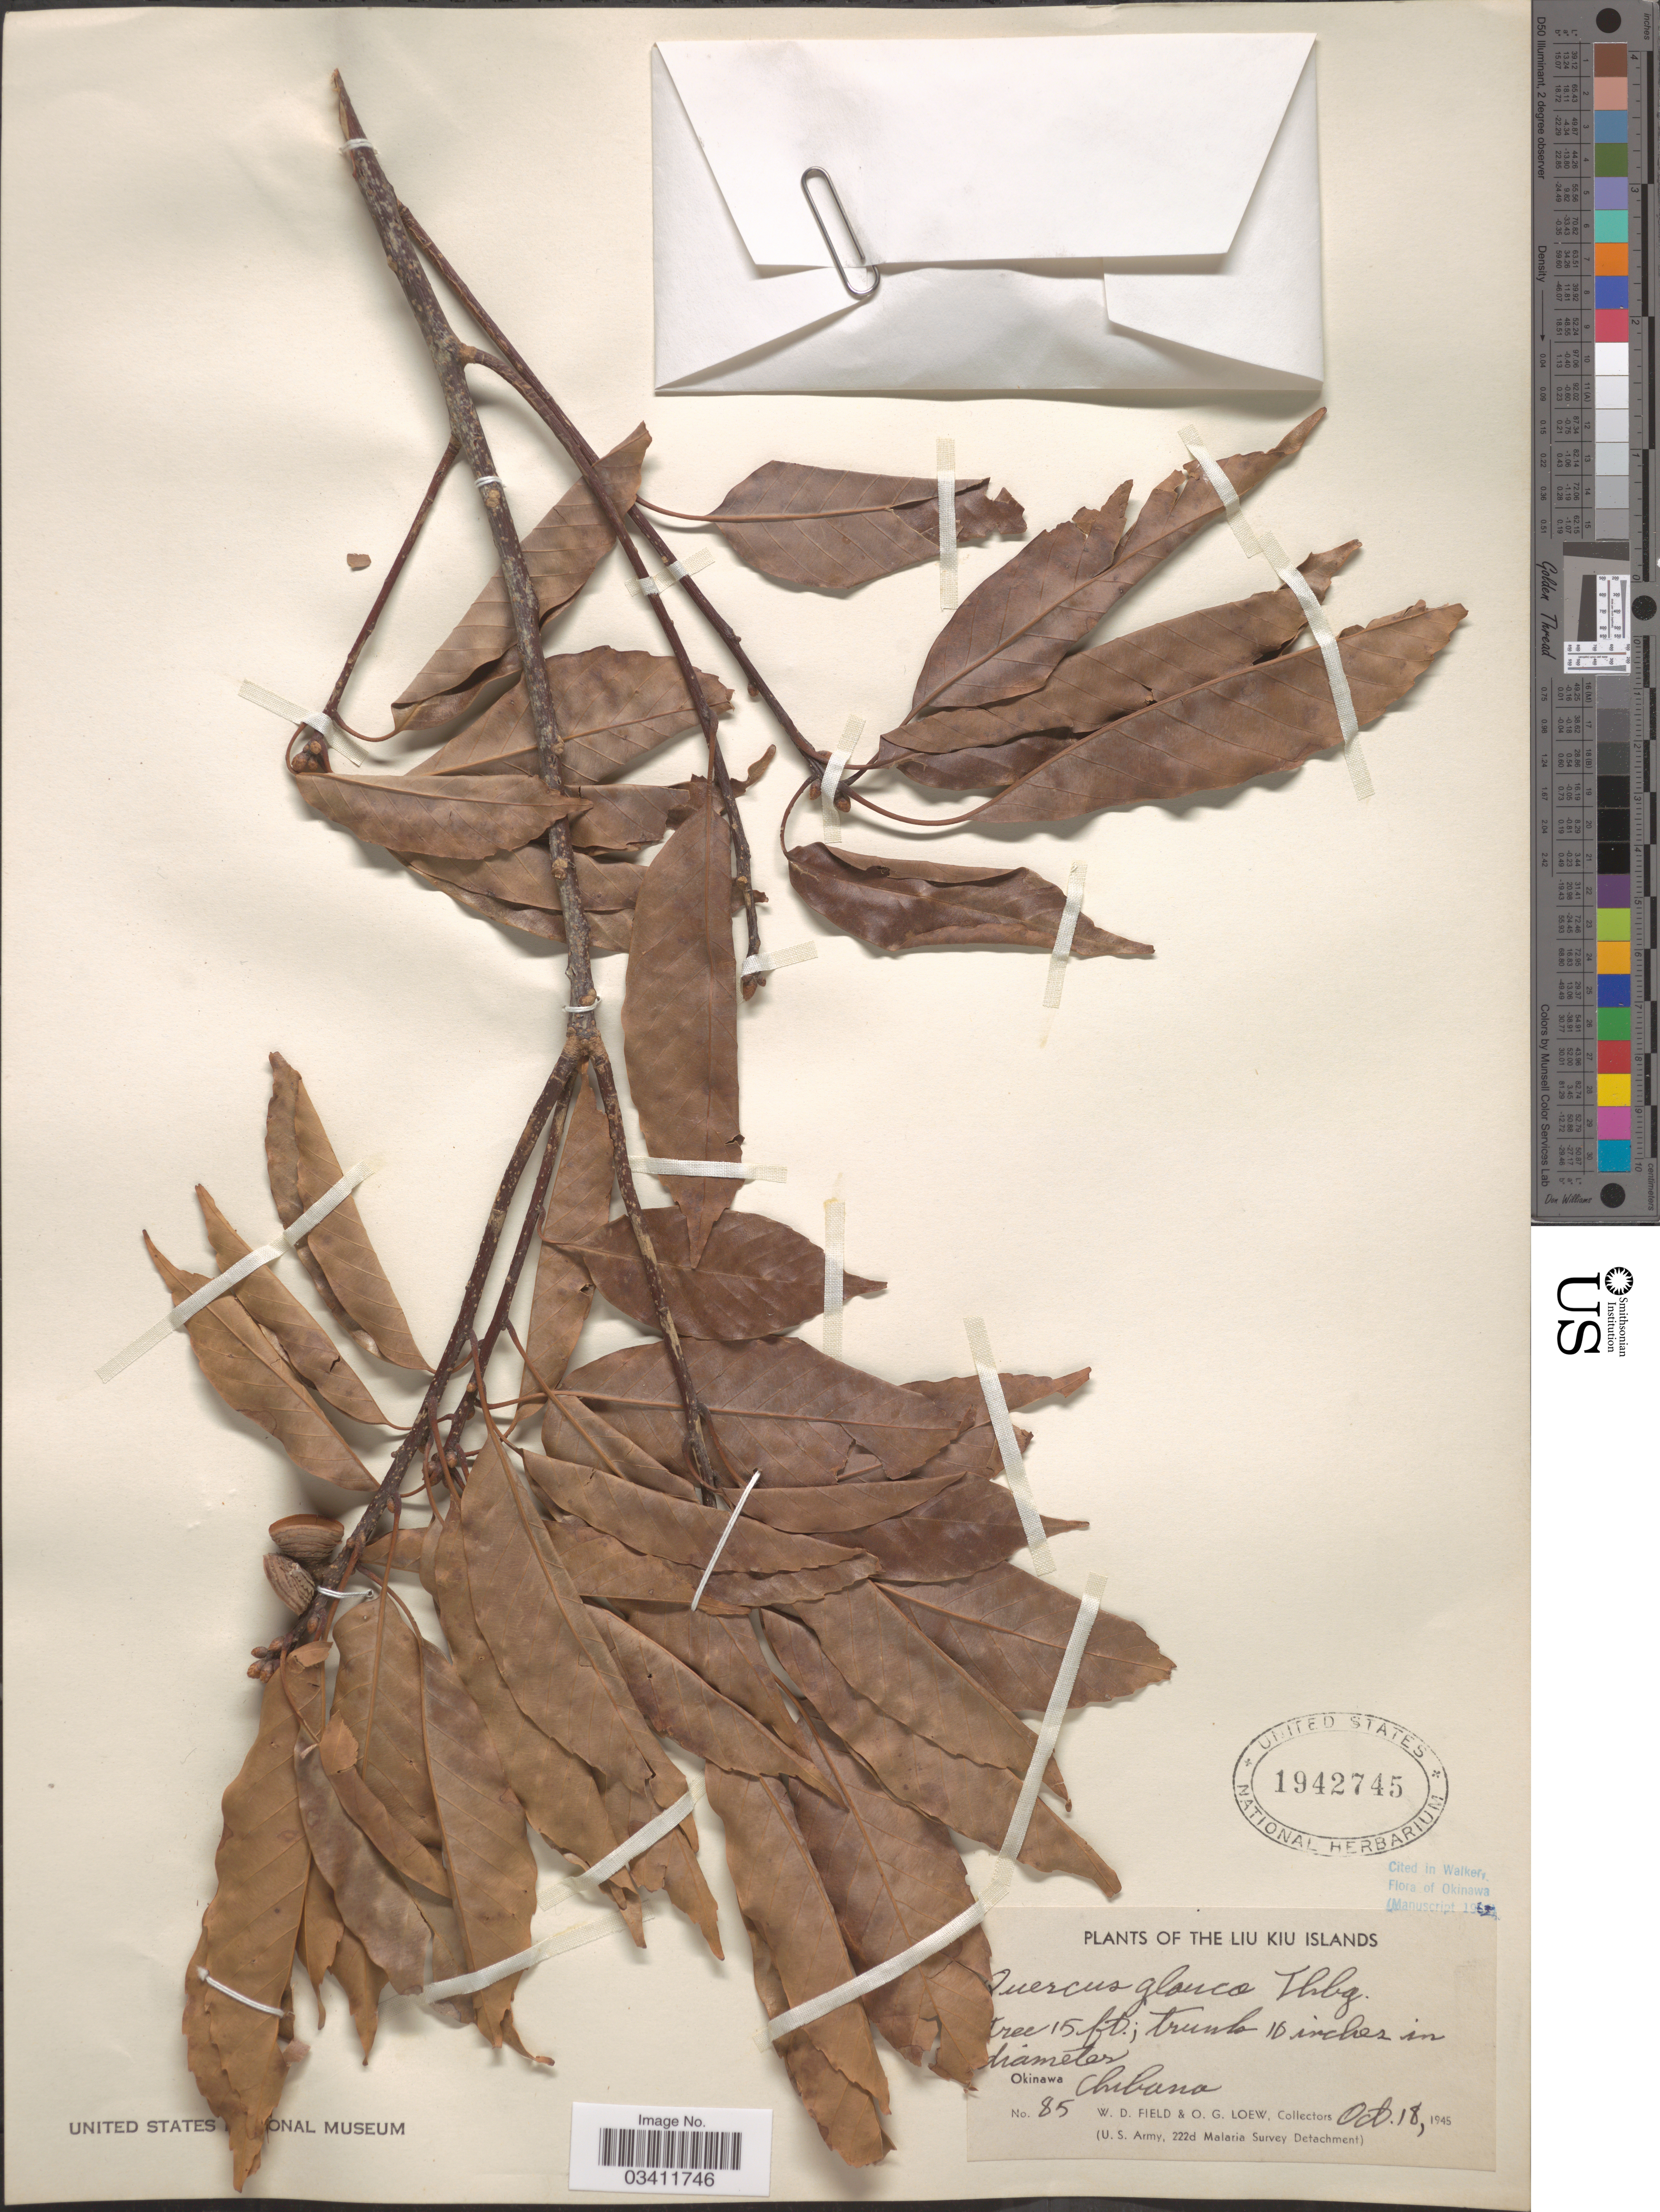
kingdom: Plantae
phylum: Tracheophyta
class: Magnoliopsida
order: Fagales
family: Fagaceae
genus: Quercus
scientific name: Quercus glauca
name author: Thunb.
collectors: W. D. Field & O. G. Loew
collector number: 85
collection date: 1945-10-18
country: Japan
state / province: Okinawa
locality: The Liu Kiu Islands. Okinawa Chibana.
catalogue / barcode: US 1942745